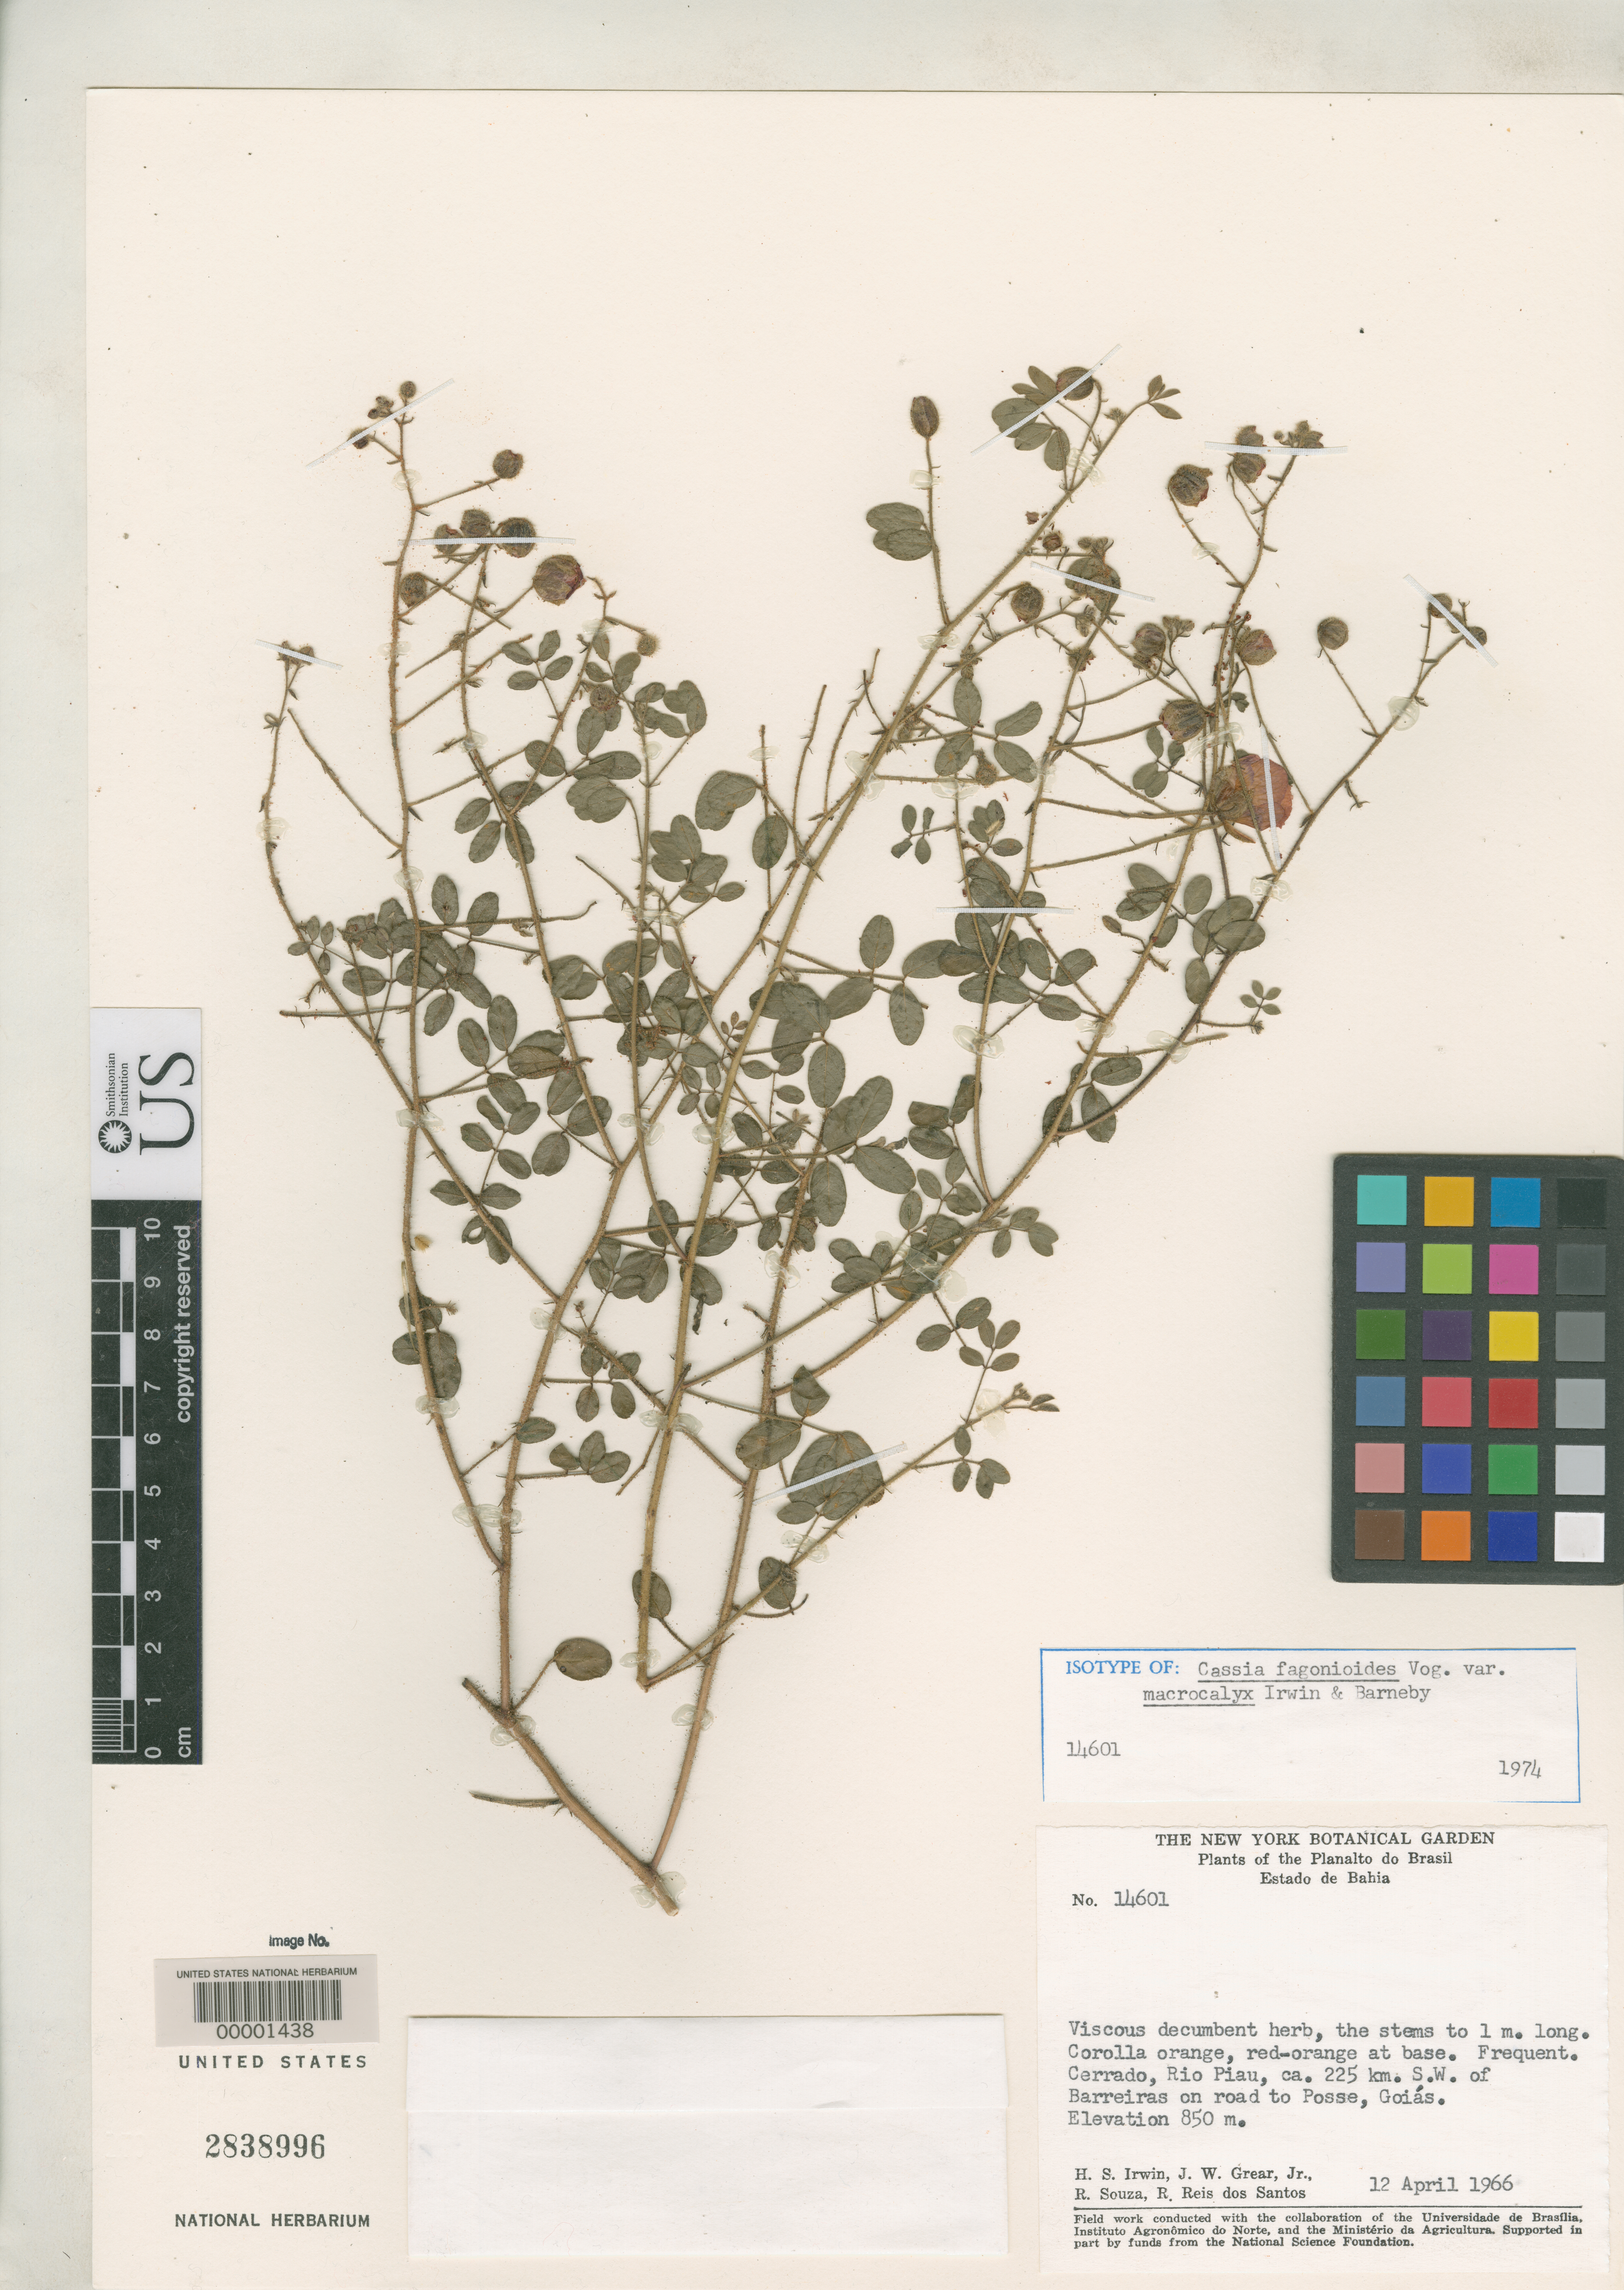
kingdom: Plantae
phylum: Tracheophyta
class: Magnoliopsida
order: Fabales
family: Fabaceae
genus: Cassia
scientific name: Cassia fagonioides var. macrocalyx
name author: H.S. Irwin & Barneby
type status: Isotype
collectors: H. Irwin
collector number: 14601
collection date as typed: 12 Apr 1966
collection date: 1966-04-12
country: Brazil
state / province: Bahia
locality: SW of Barreiras on road to Posse, Goias.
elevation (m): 550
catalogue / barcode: US 2838996